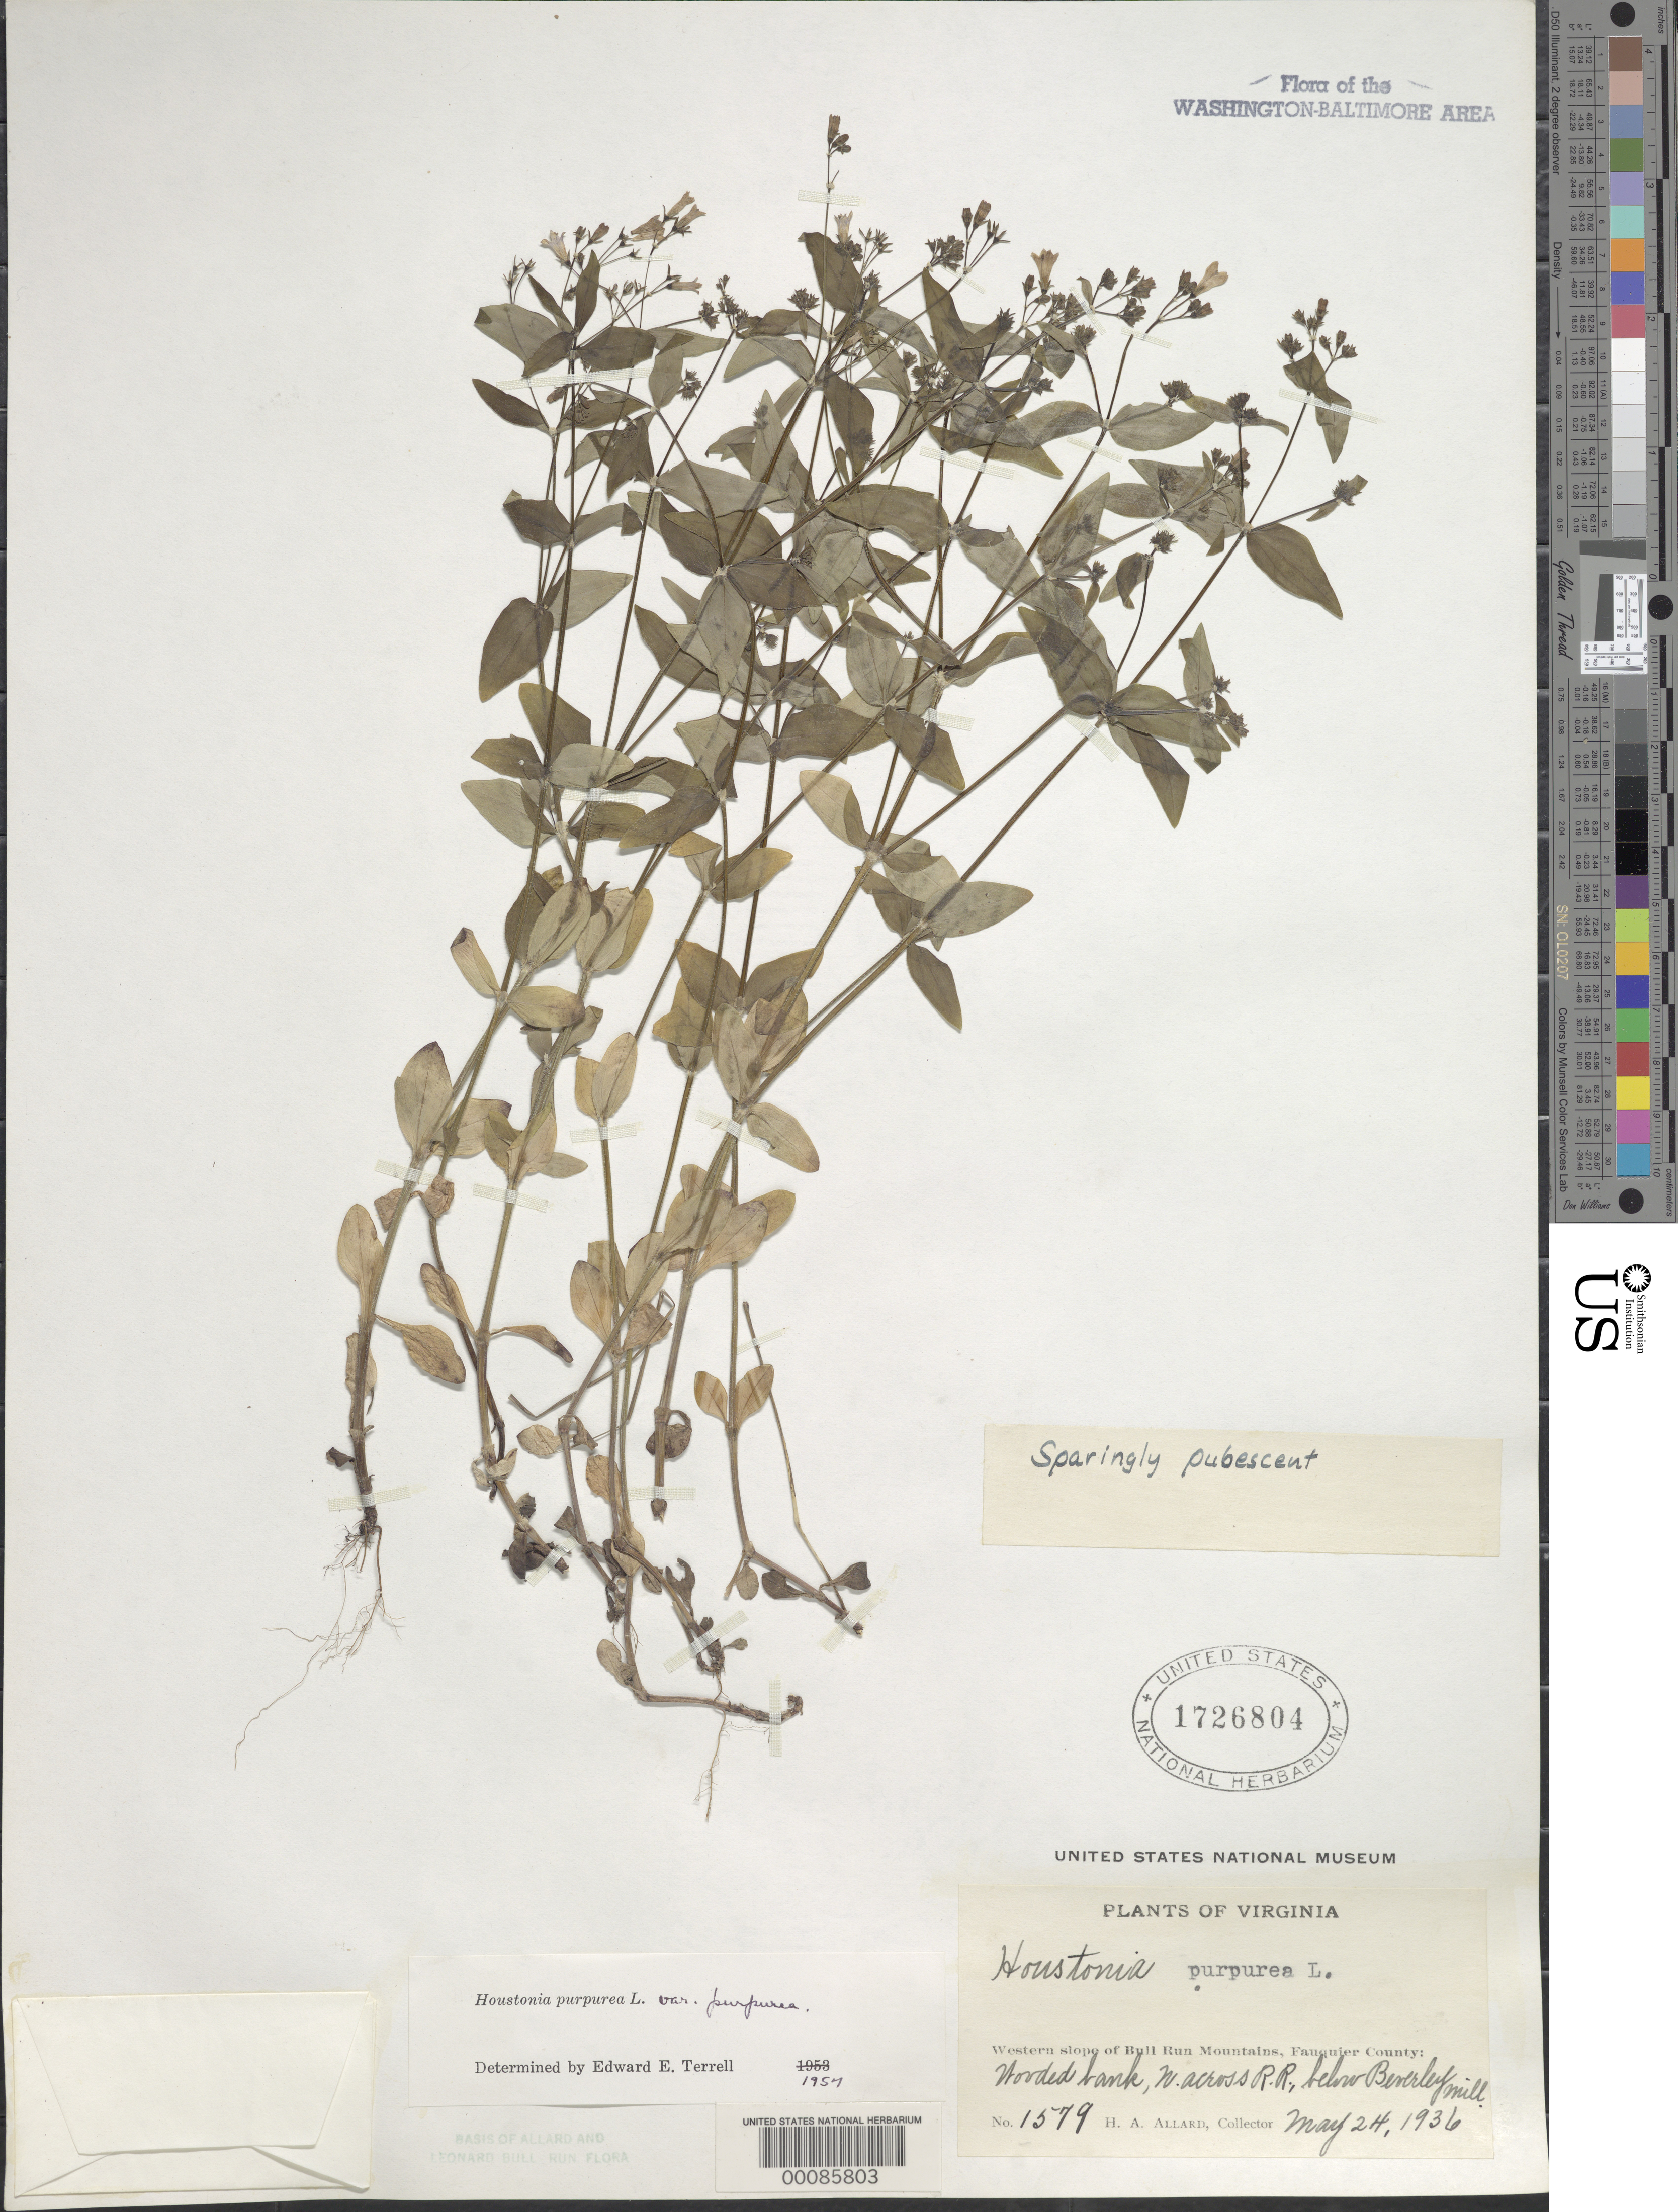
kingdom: Plantae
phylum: Tracheophyta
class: Magnoliopsida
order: Gentianales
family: Rubiaceae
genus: Houstonia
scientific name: Houstonia purpurea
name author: L.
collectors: H. A. Allard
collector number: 1579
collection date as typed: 24 May 1936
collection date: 1936-05-24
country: United States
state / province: Virginia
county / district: Fauquier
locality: Beverley Mill, west slope of Bull Run Mts.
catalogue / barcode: US 1726804